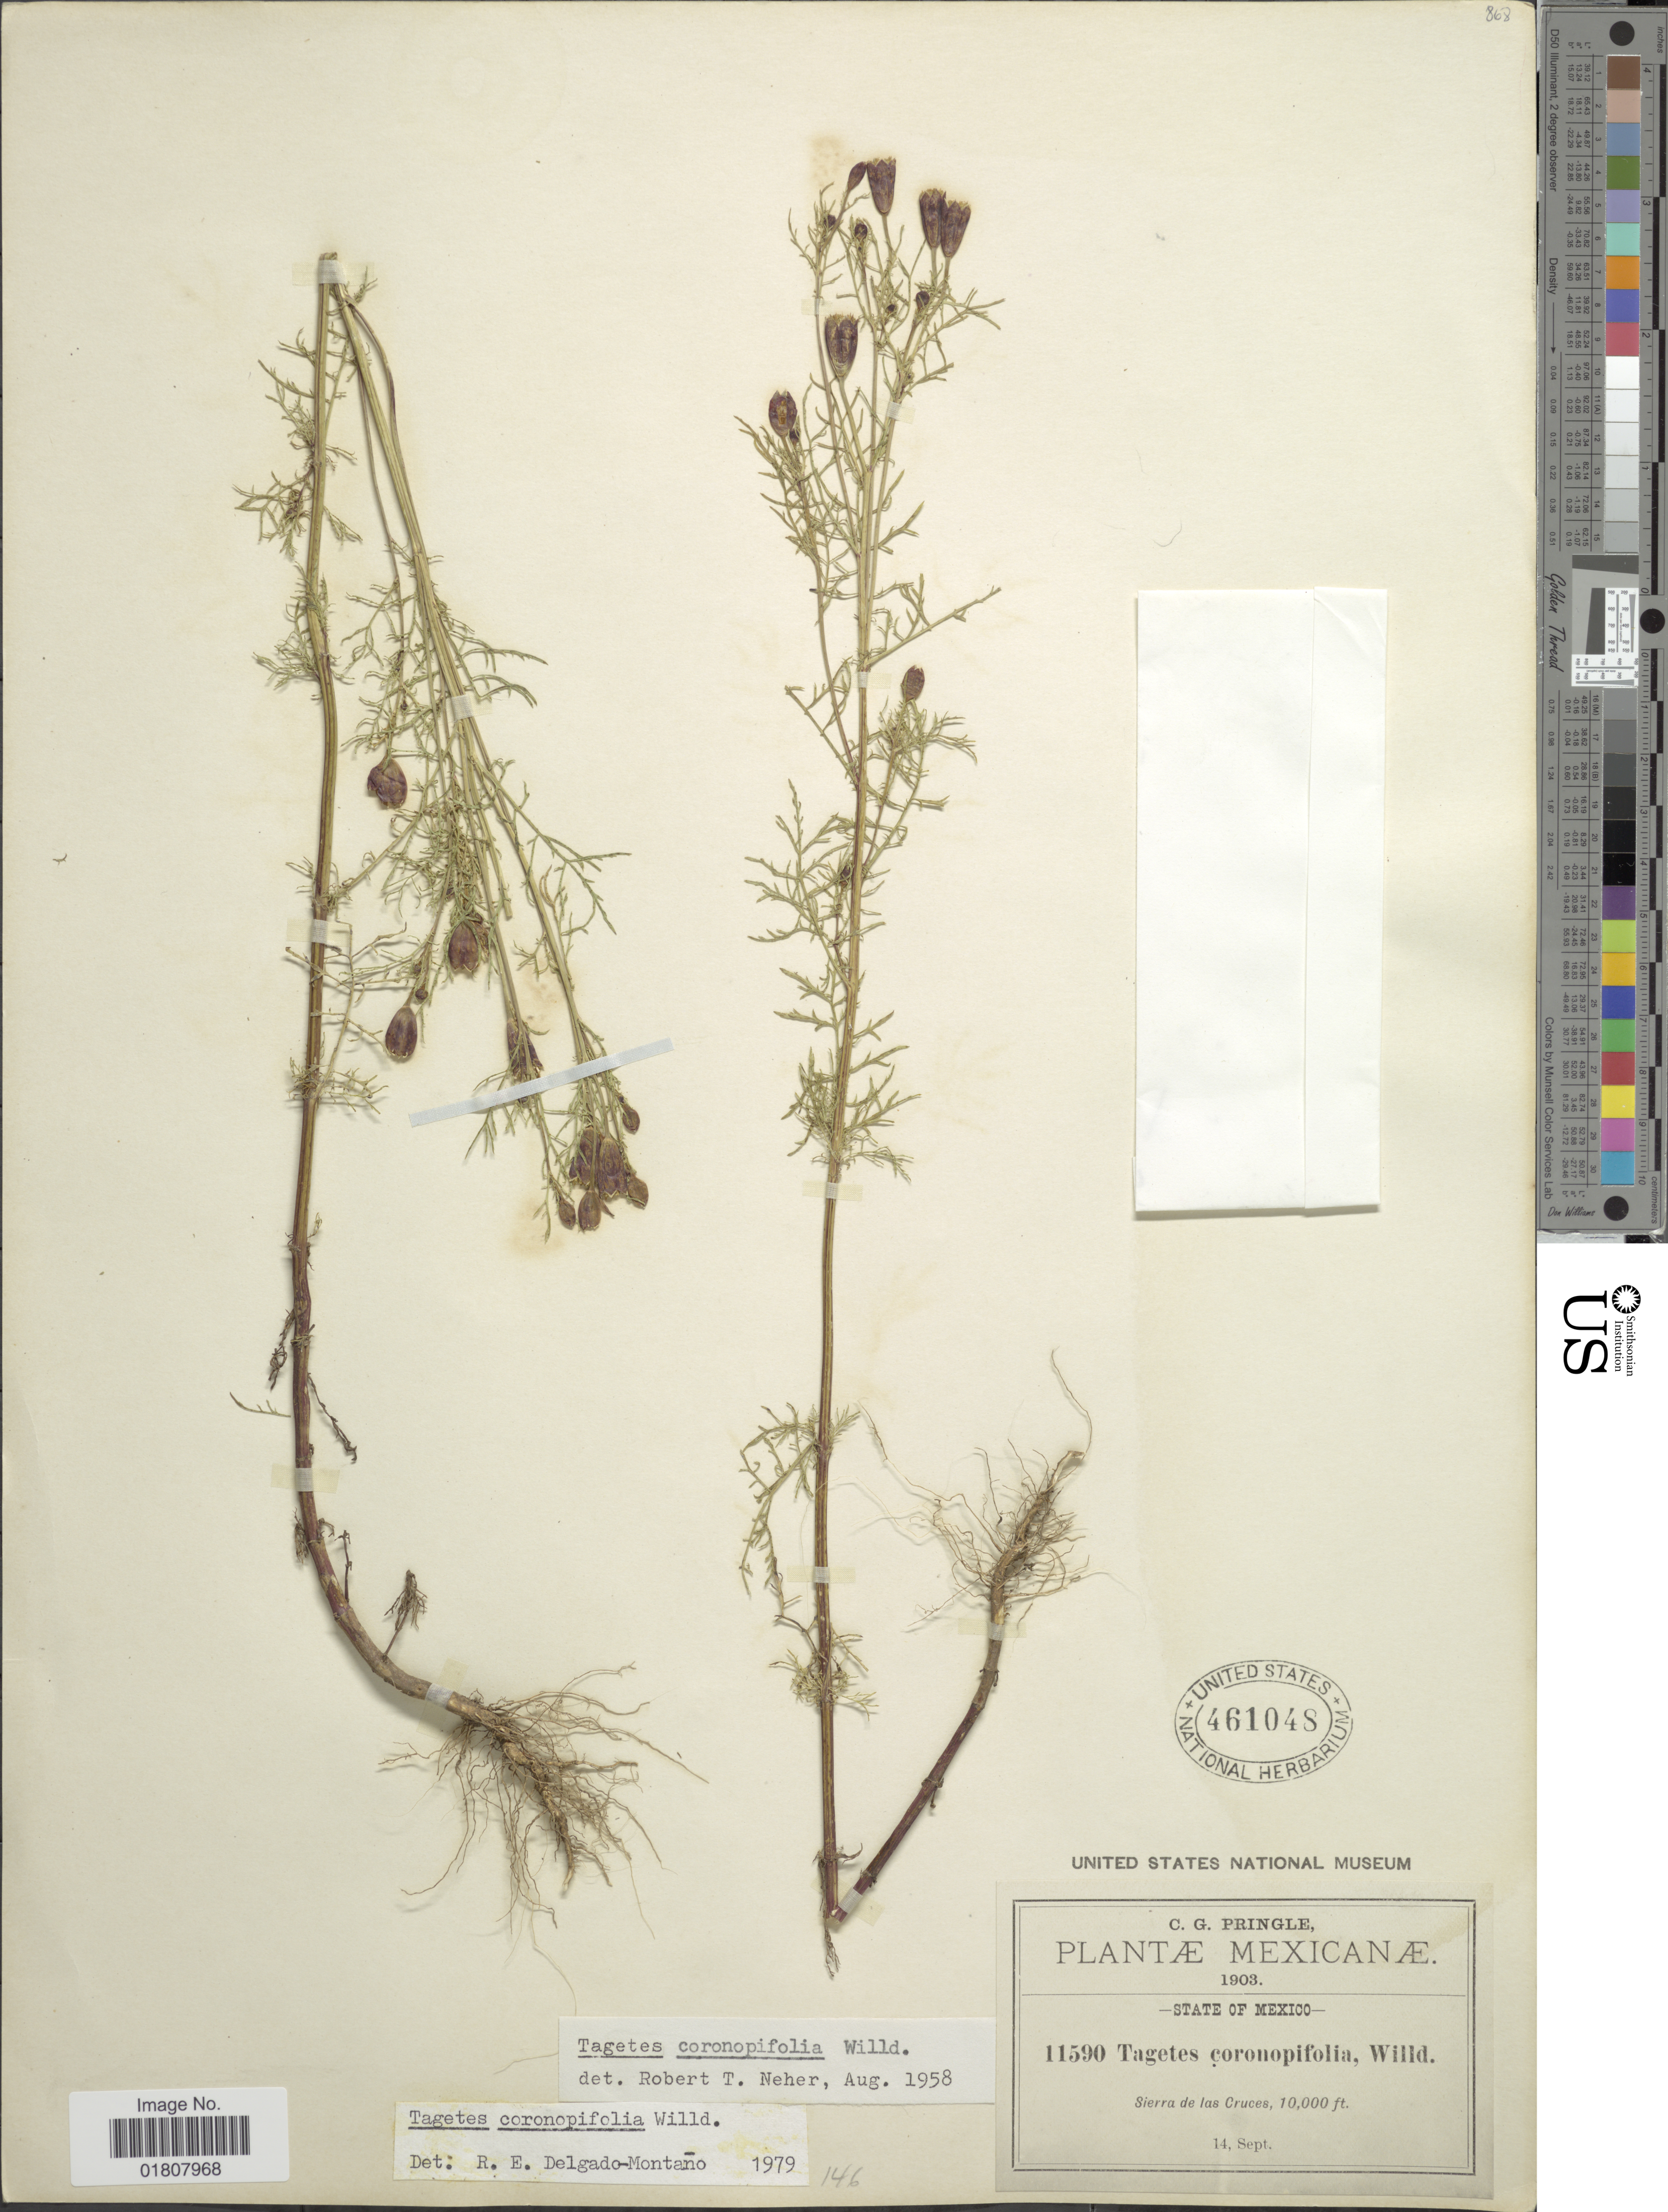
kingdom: Plantae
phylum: Tracheophyta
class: Magnoliopsida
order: Asterales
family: Asteraceae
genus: Tagetes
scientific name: Tagetes coronopifolia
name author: Willd.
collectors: C. G. Pringle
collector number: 11590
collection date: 1903-09-14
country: Mexico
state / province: México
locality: Sierra de las Cruces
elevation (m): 3048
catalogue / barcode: US 461048